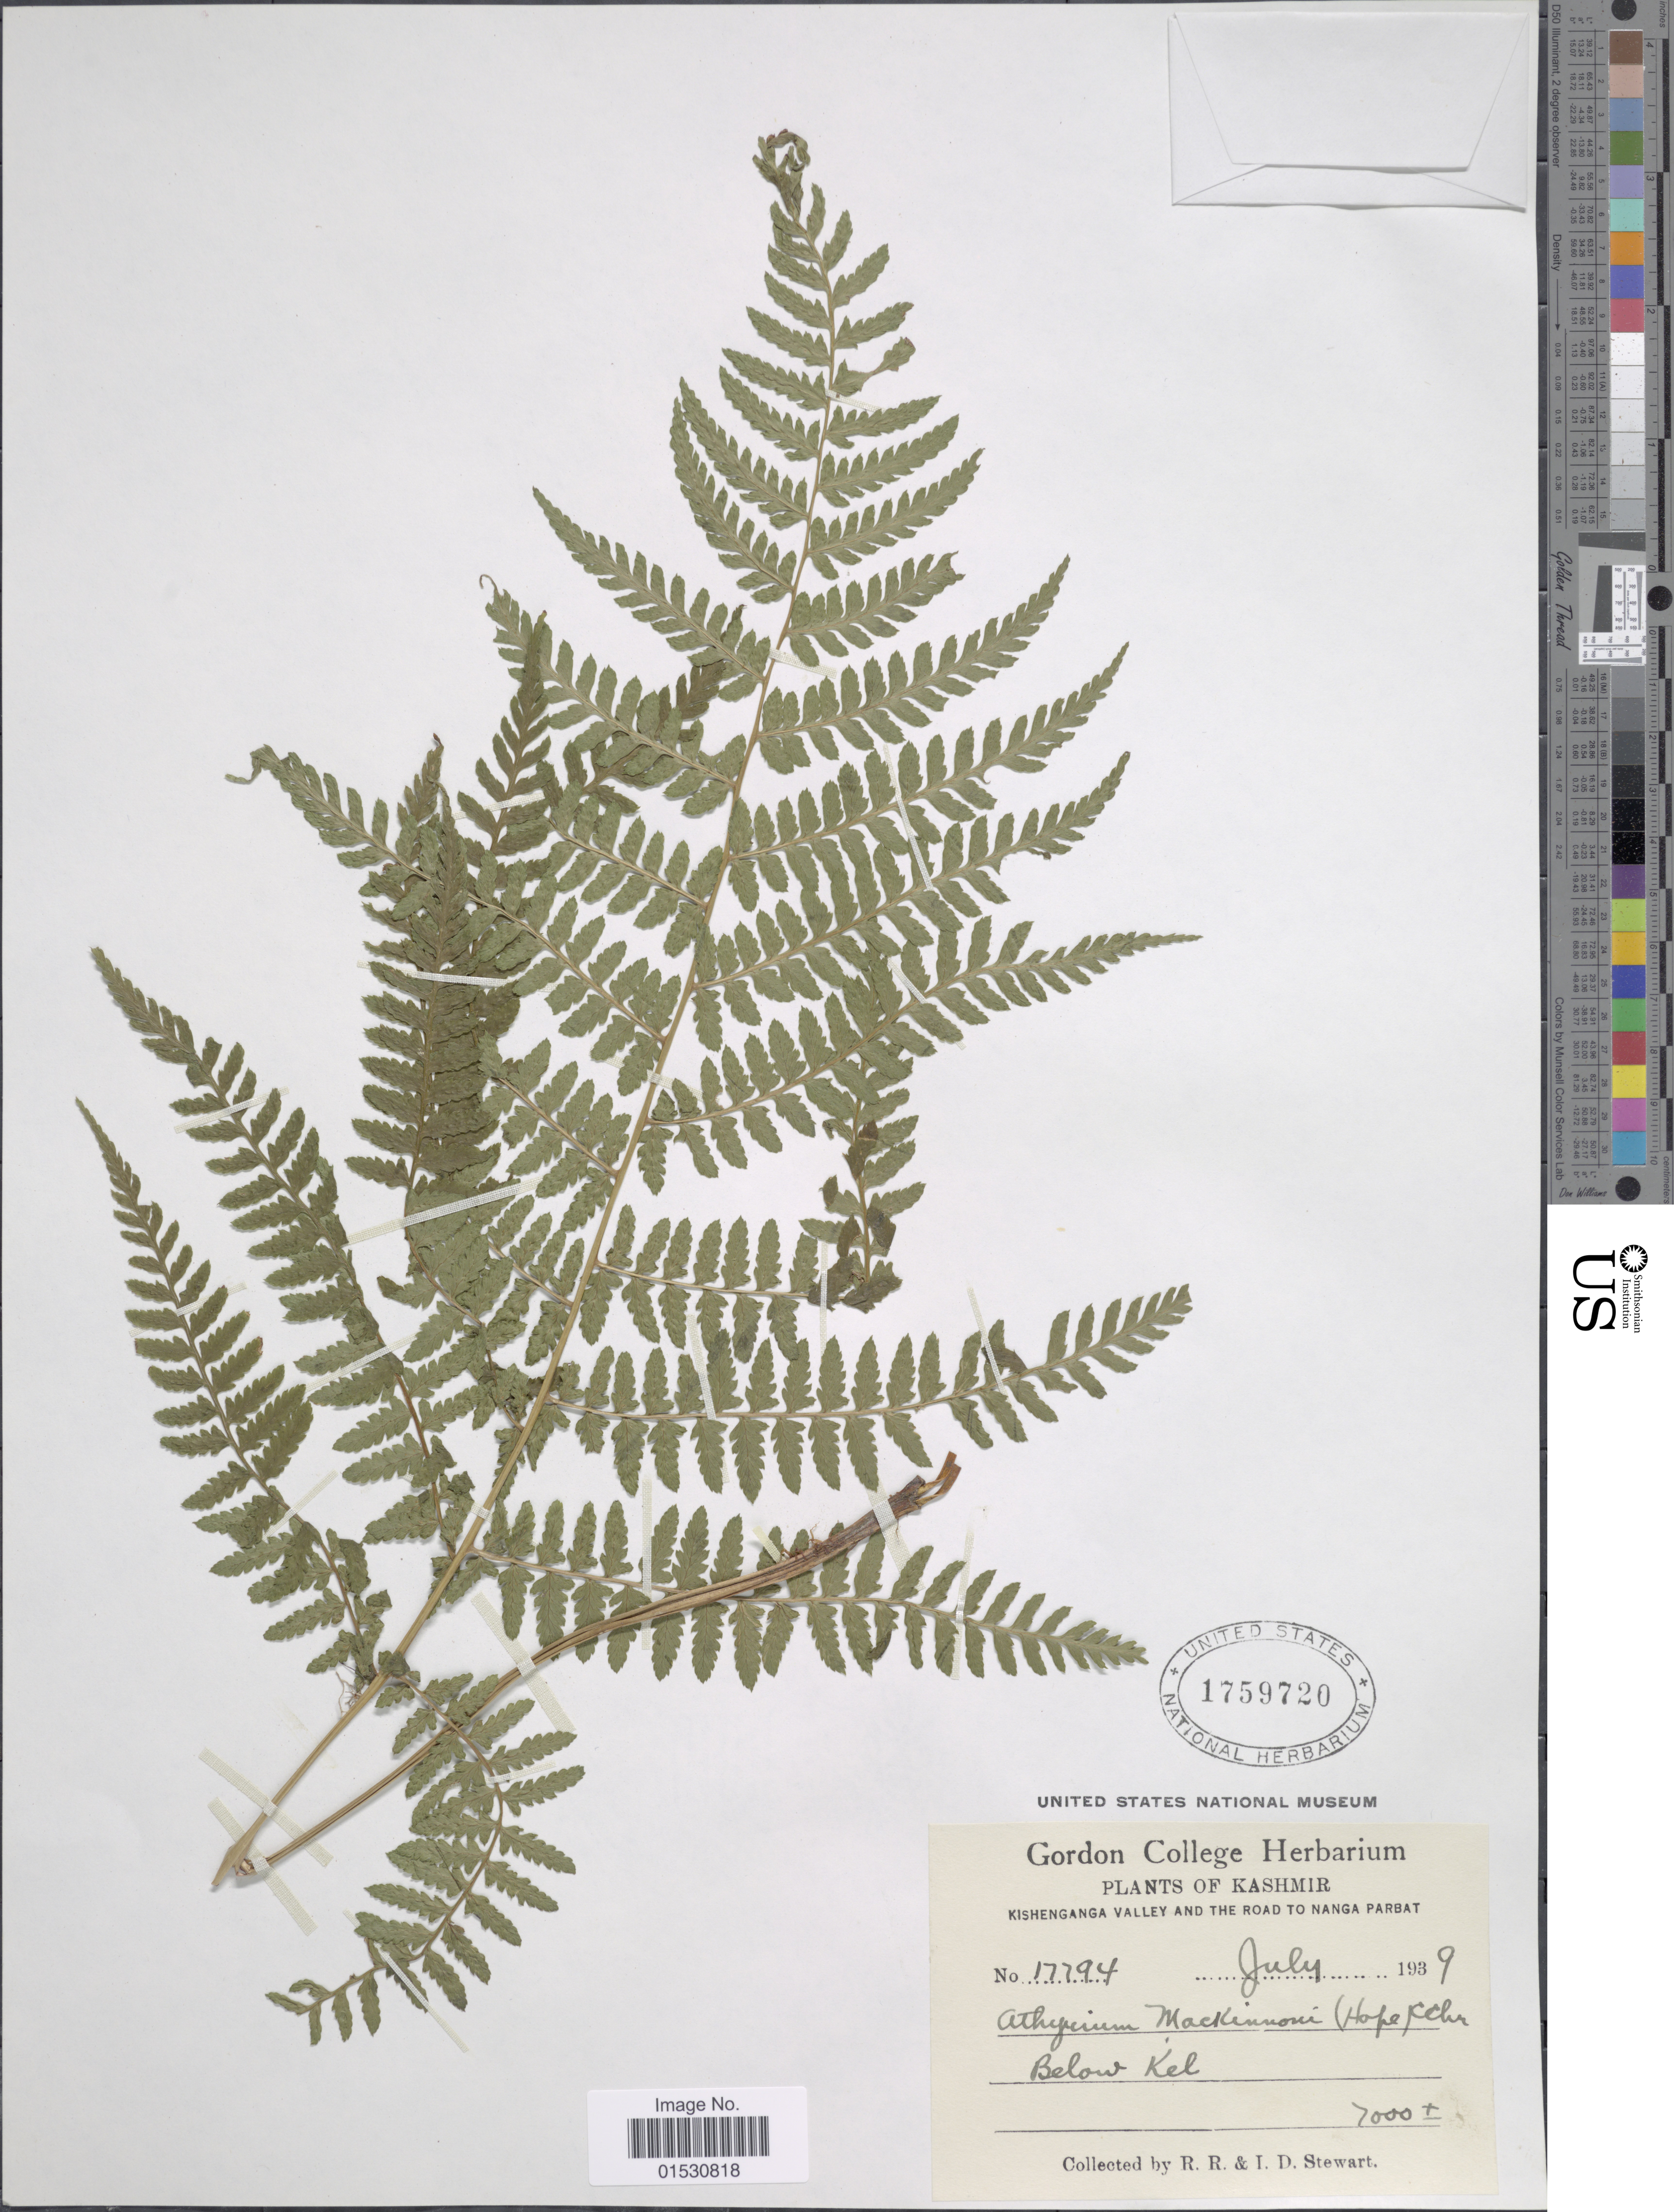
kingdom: Plantae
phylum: Tracheophyta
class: Polypodiopsida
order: Polypodiales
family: Athyriaceae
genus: Athyrium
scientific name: Athyrium mackinnonii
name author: (Hook.) C. Chr.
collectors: R. R. Stewart & I. Stewart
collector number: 17794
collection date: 1939-07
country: India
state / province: Jammu and Kashmir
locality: Kashmir. Below Kel.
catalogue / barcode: US 1759720